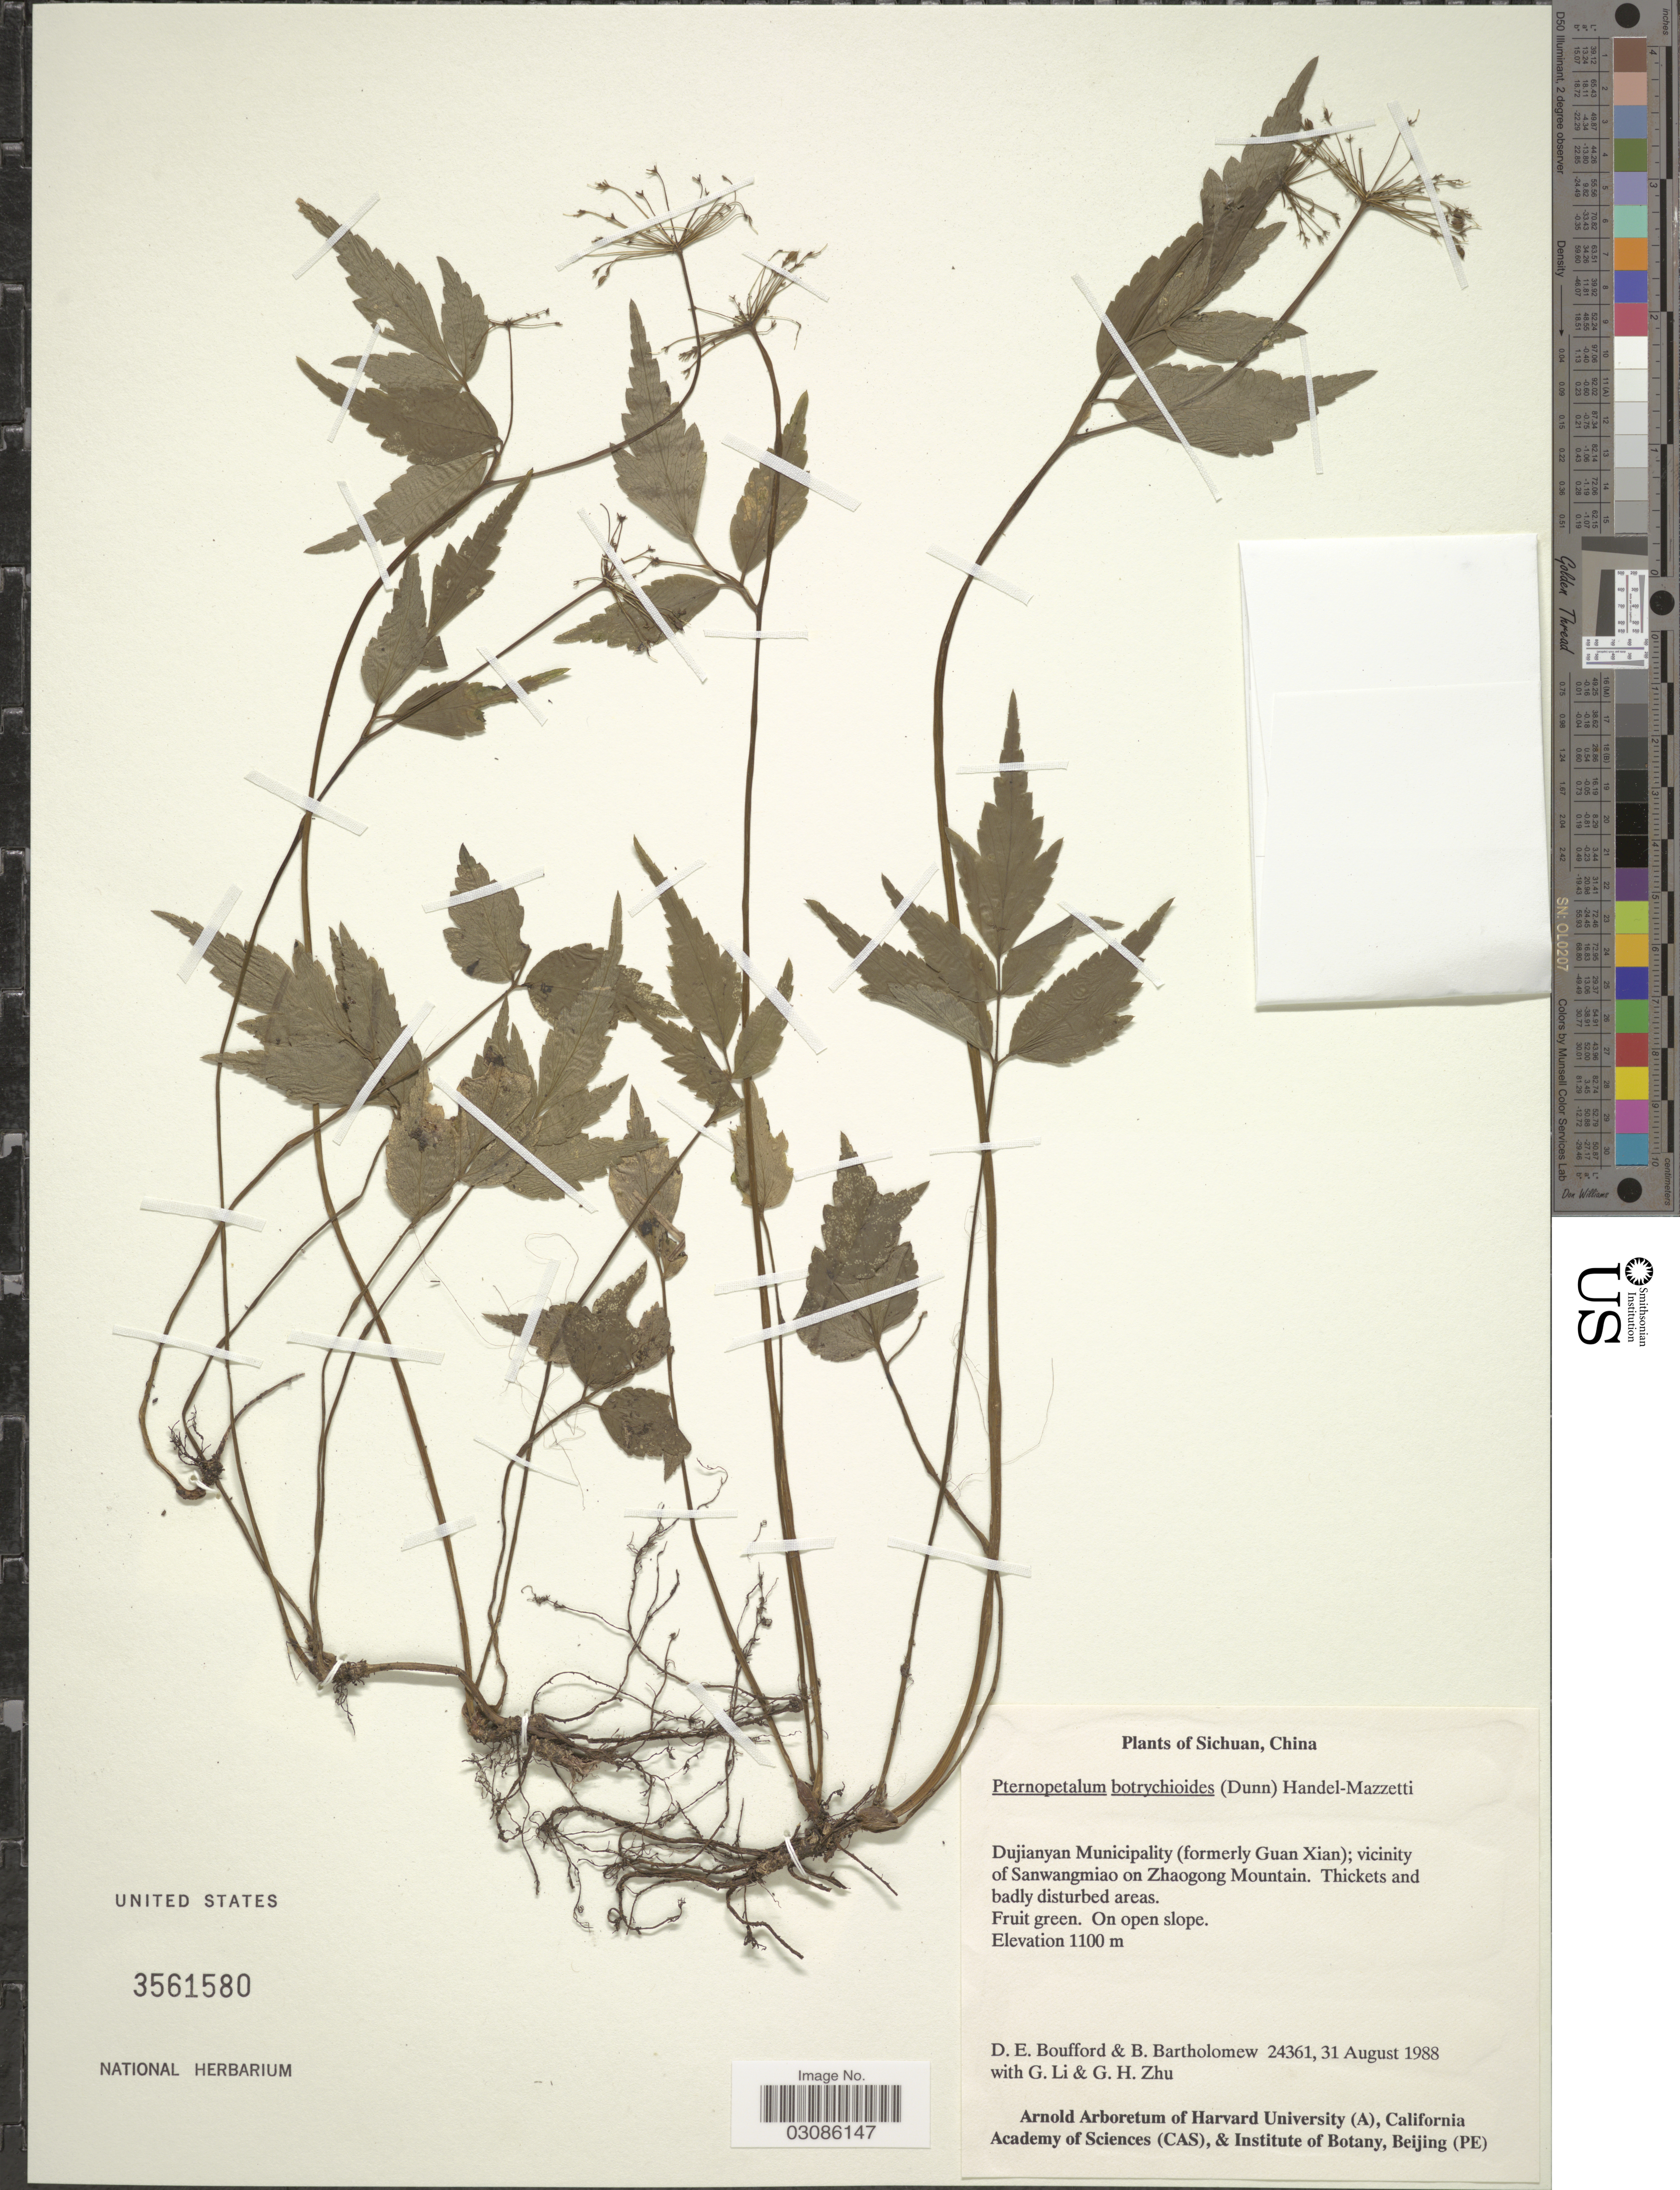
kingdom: Plantae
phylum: Tracheophyta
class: Magnoliopsida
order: Apiales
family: Apiaceae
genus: Pternopetalum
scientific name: Pternopetalum botrychioides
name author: (Dunn) Hand.-Mazz.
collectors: D. E. Boufford, B. Bartholomew, G. Li & G. H. Zhu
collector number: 24361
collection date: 1988-08-31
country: China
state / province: Sichuan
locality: Dujianyan Municipality (formerly Guan Xian); vicinity of Sanwangmiao on Zhaogong Mountain.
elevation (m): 1100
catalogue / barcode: US 3561580